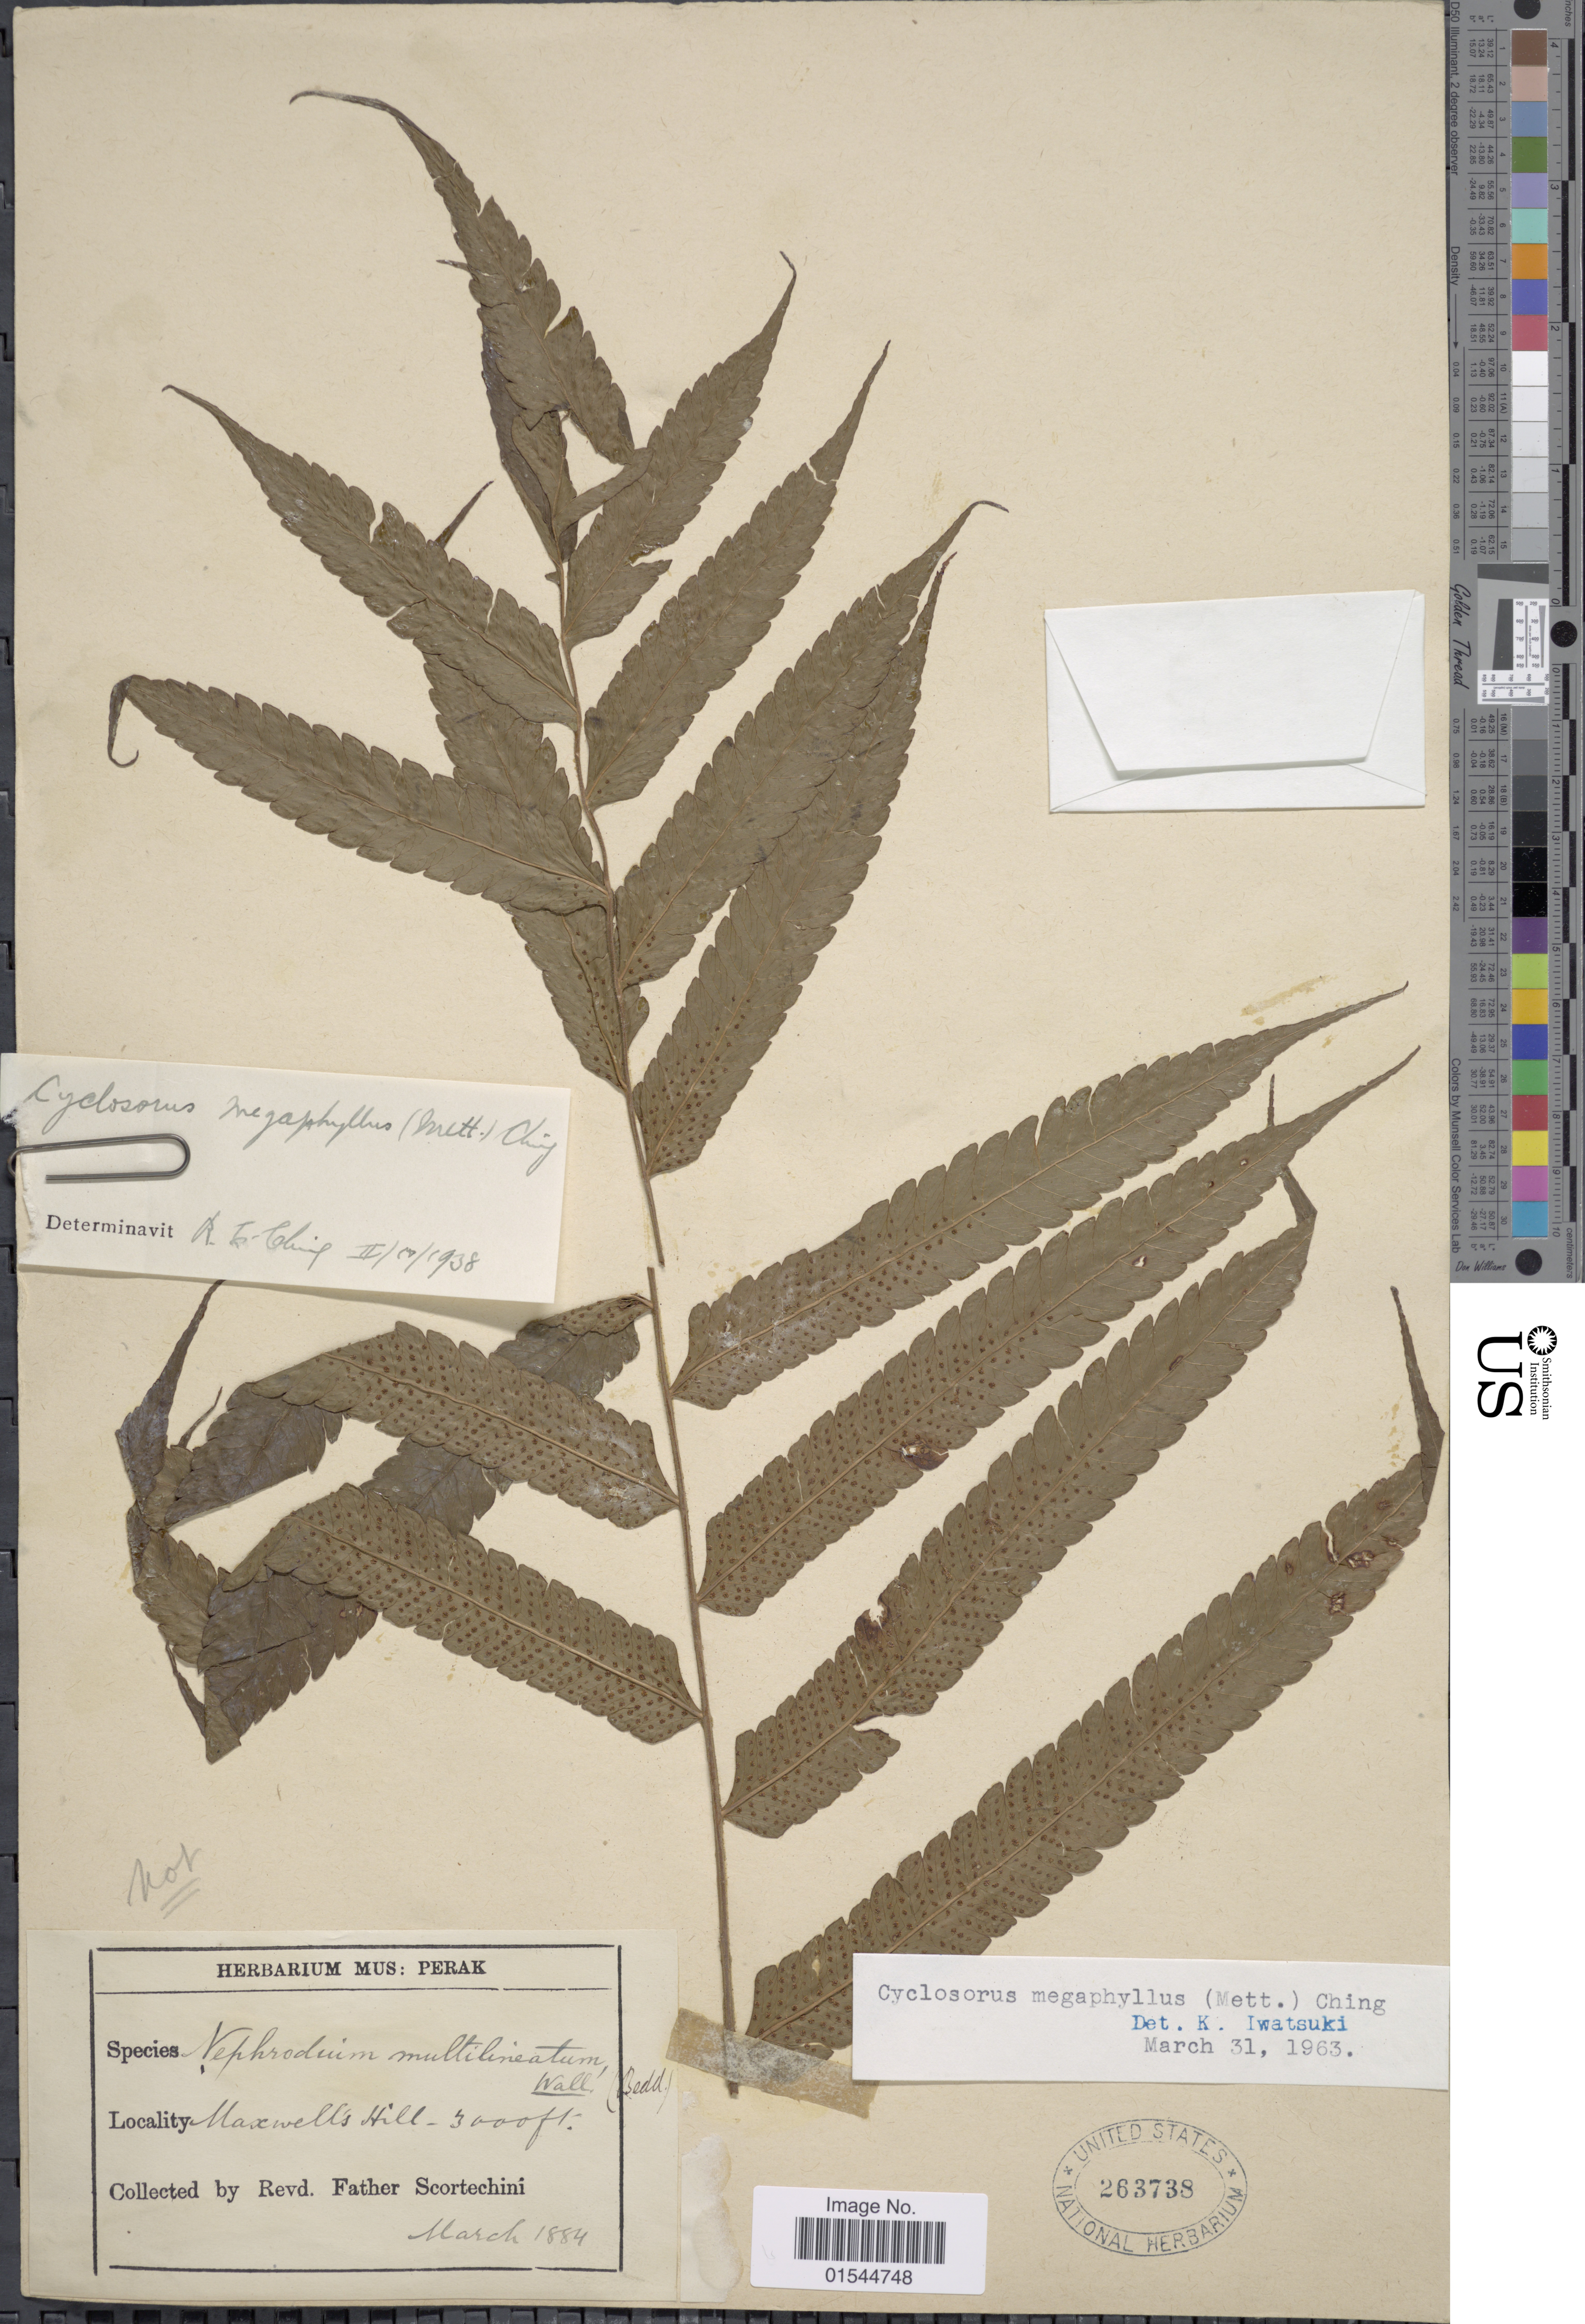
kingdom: Plantae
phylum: Tracheophyta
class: Polypodiopsida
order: Polypodiales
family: Thelypteridaceae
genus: Sphaerostephanos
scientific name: Sphaerostephanos penniger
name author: (Hook.) Holttum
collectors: Fr. Scortechini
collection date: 1884-03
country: Malaysia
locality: Maxwell's Hill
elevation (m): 914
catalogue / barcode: US 263738